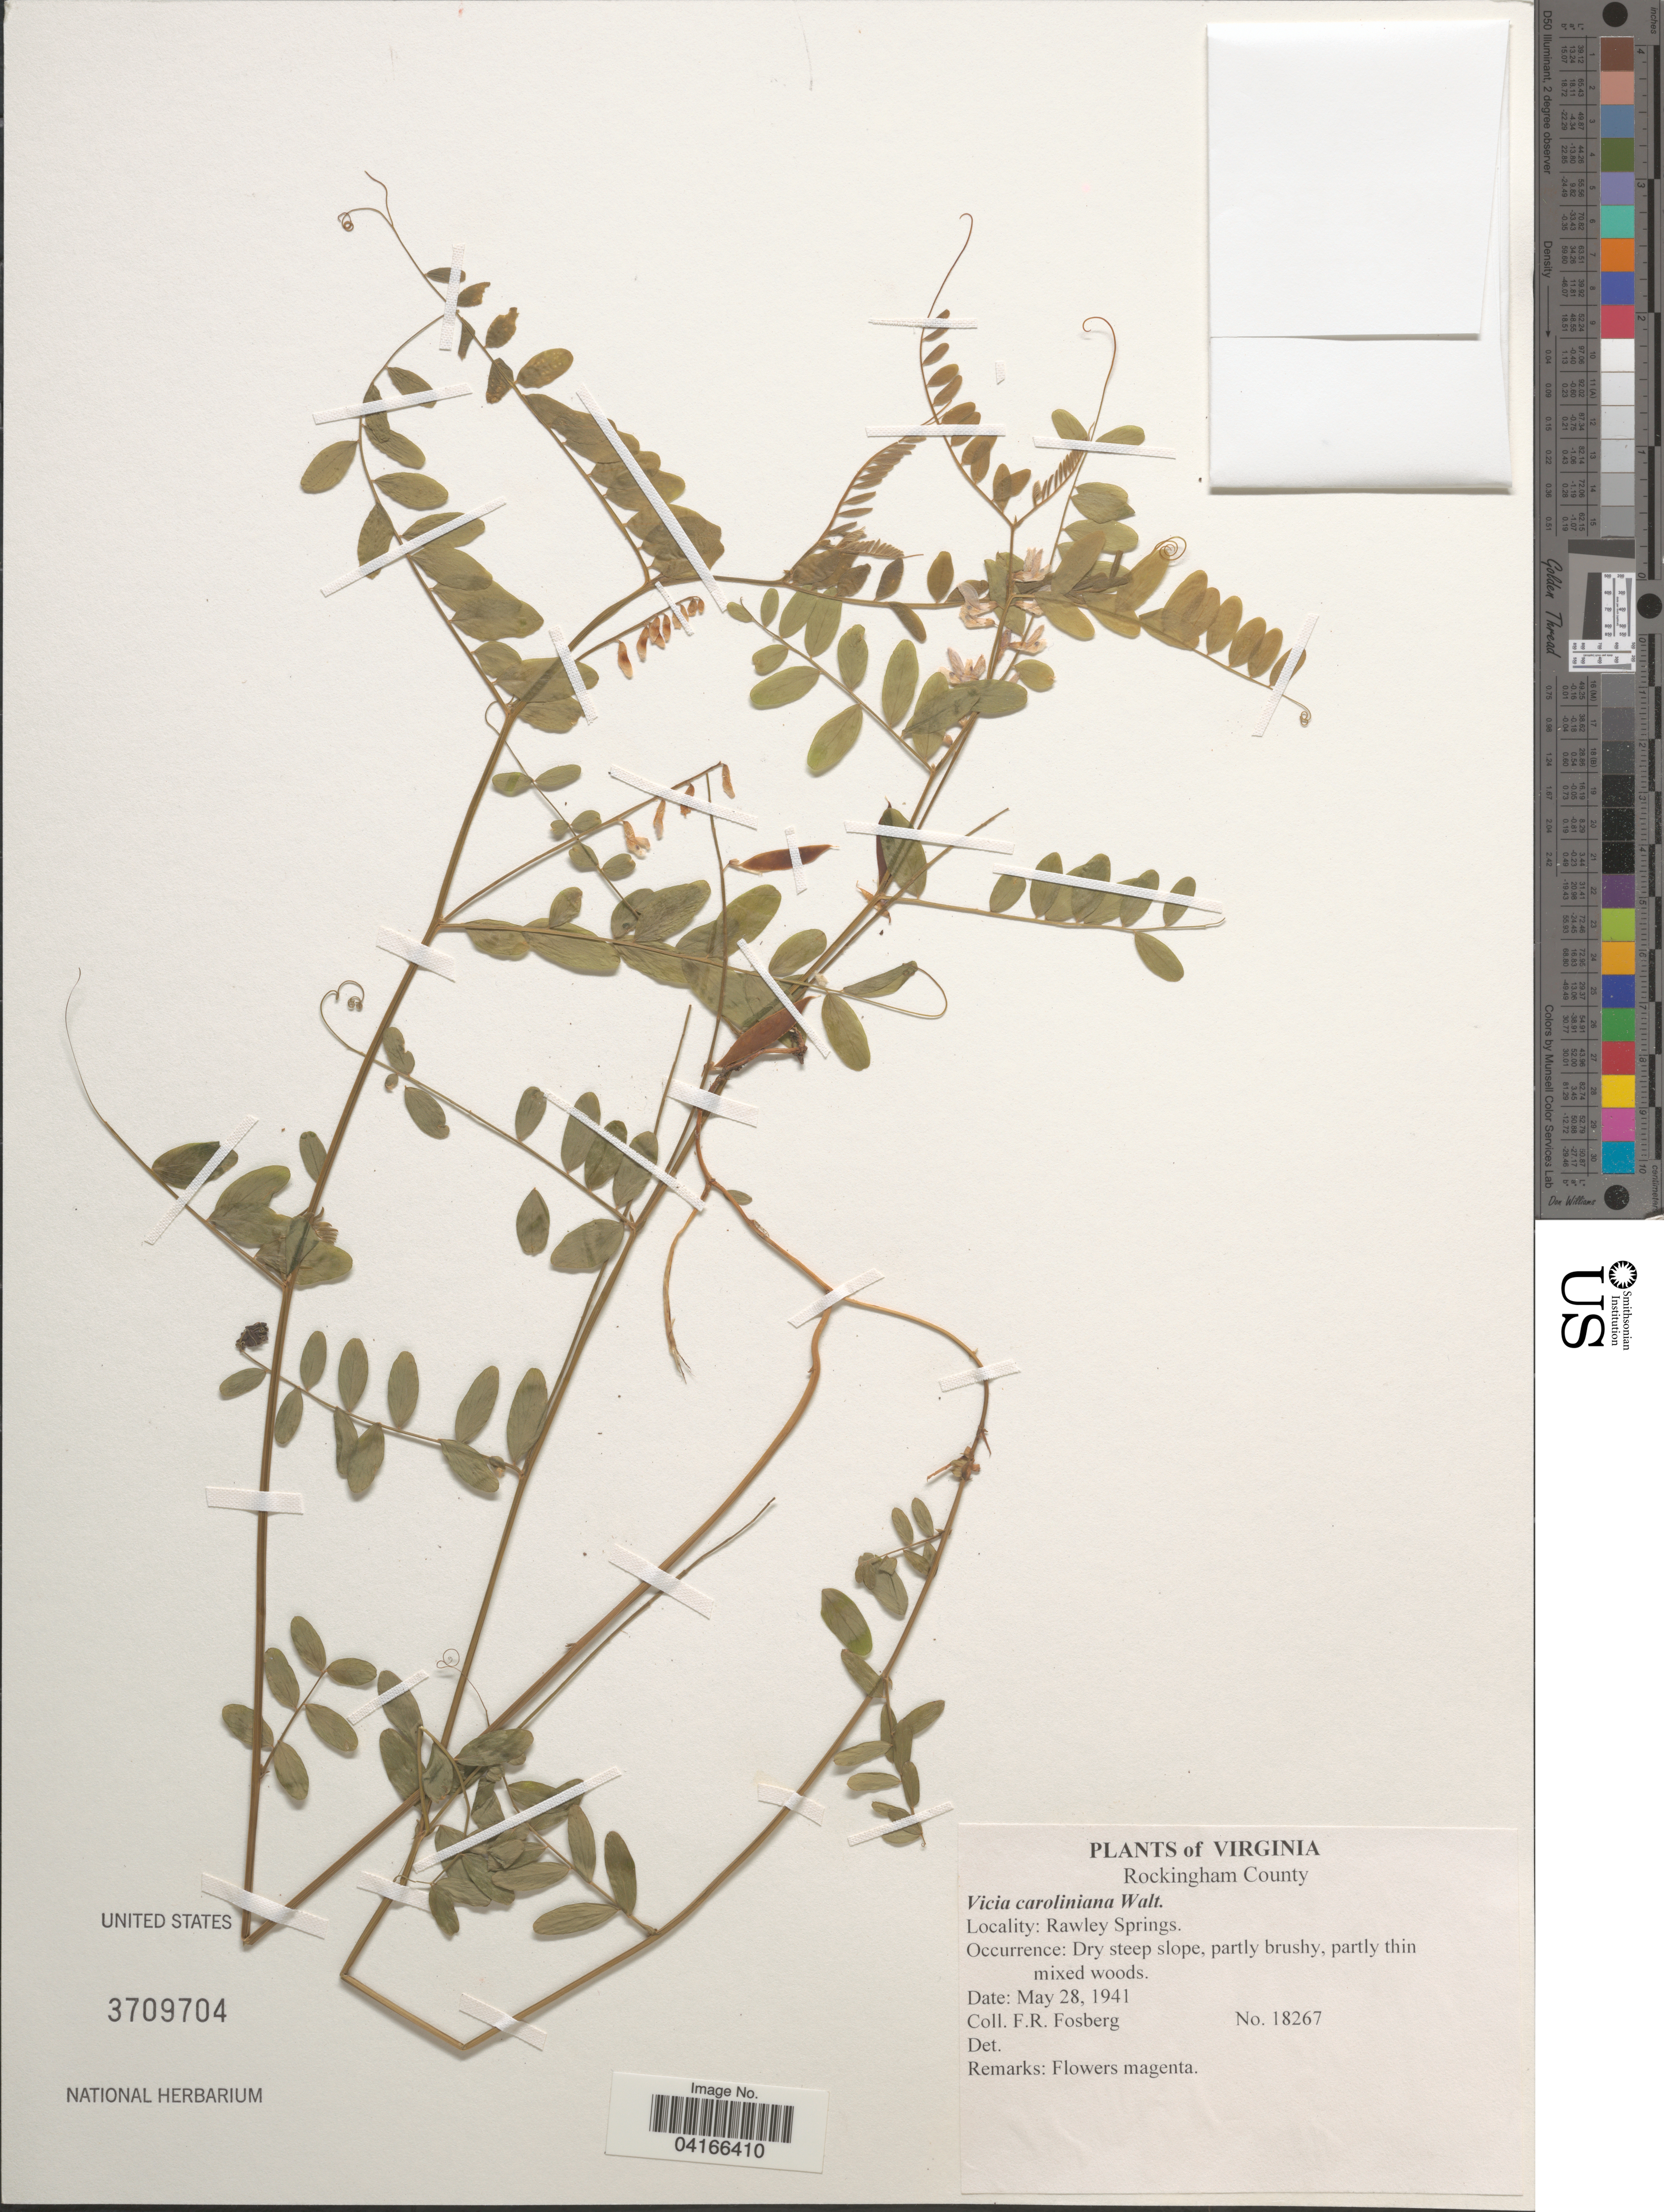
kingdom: Plantae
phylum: Tracheophyta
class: Magnoliopsida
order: Fabales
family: Fabaceae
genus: Vicia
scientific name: Vicia caroliniana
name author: Walter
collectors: F. R. Fosberg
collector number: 18267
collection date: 1941-05-28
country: United States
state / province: Virginia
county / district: Rockingham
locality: Rawley Springs.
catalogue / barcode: US 3709704